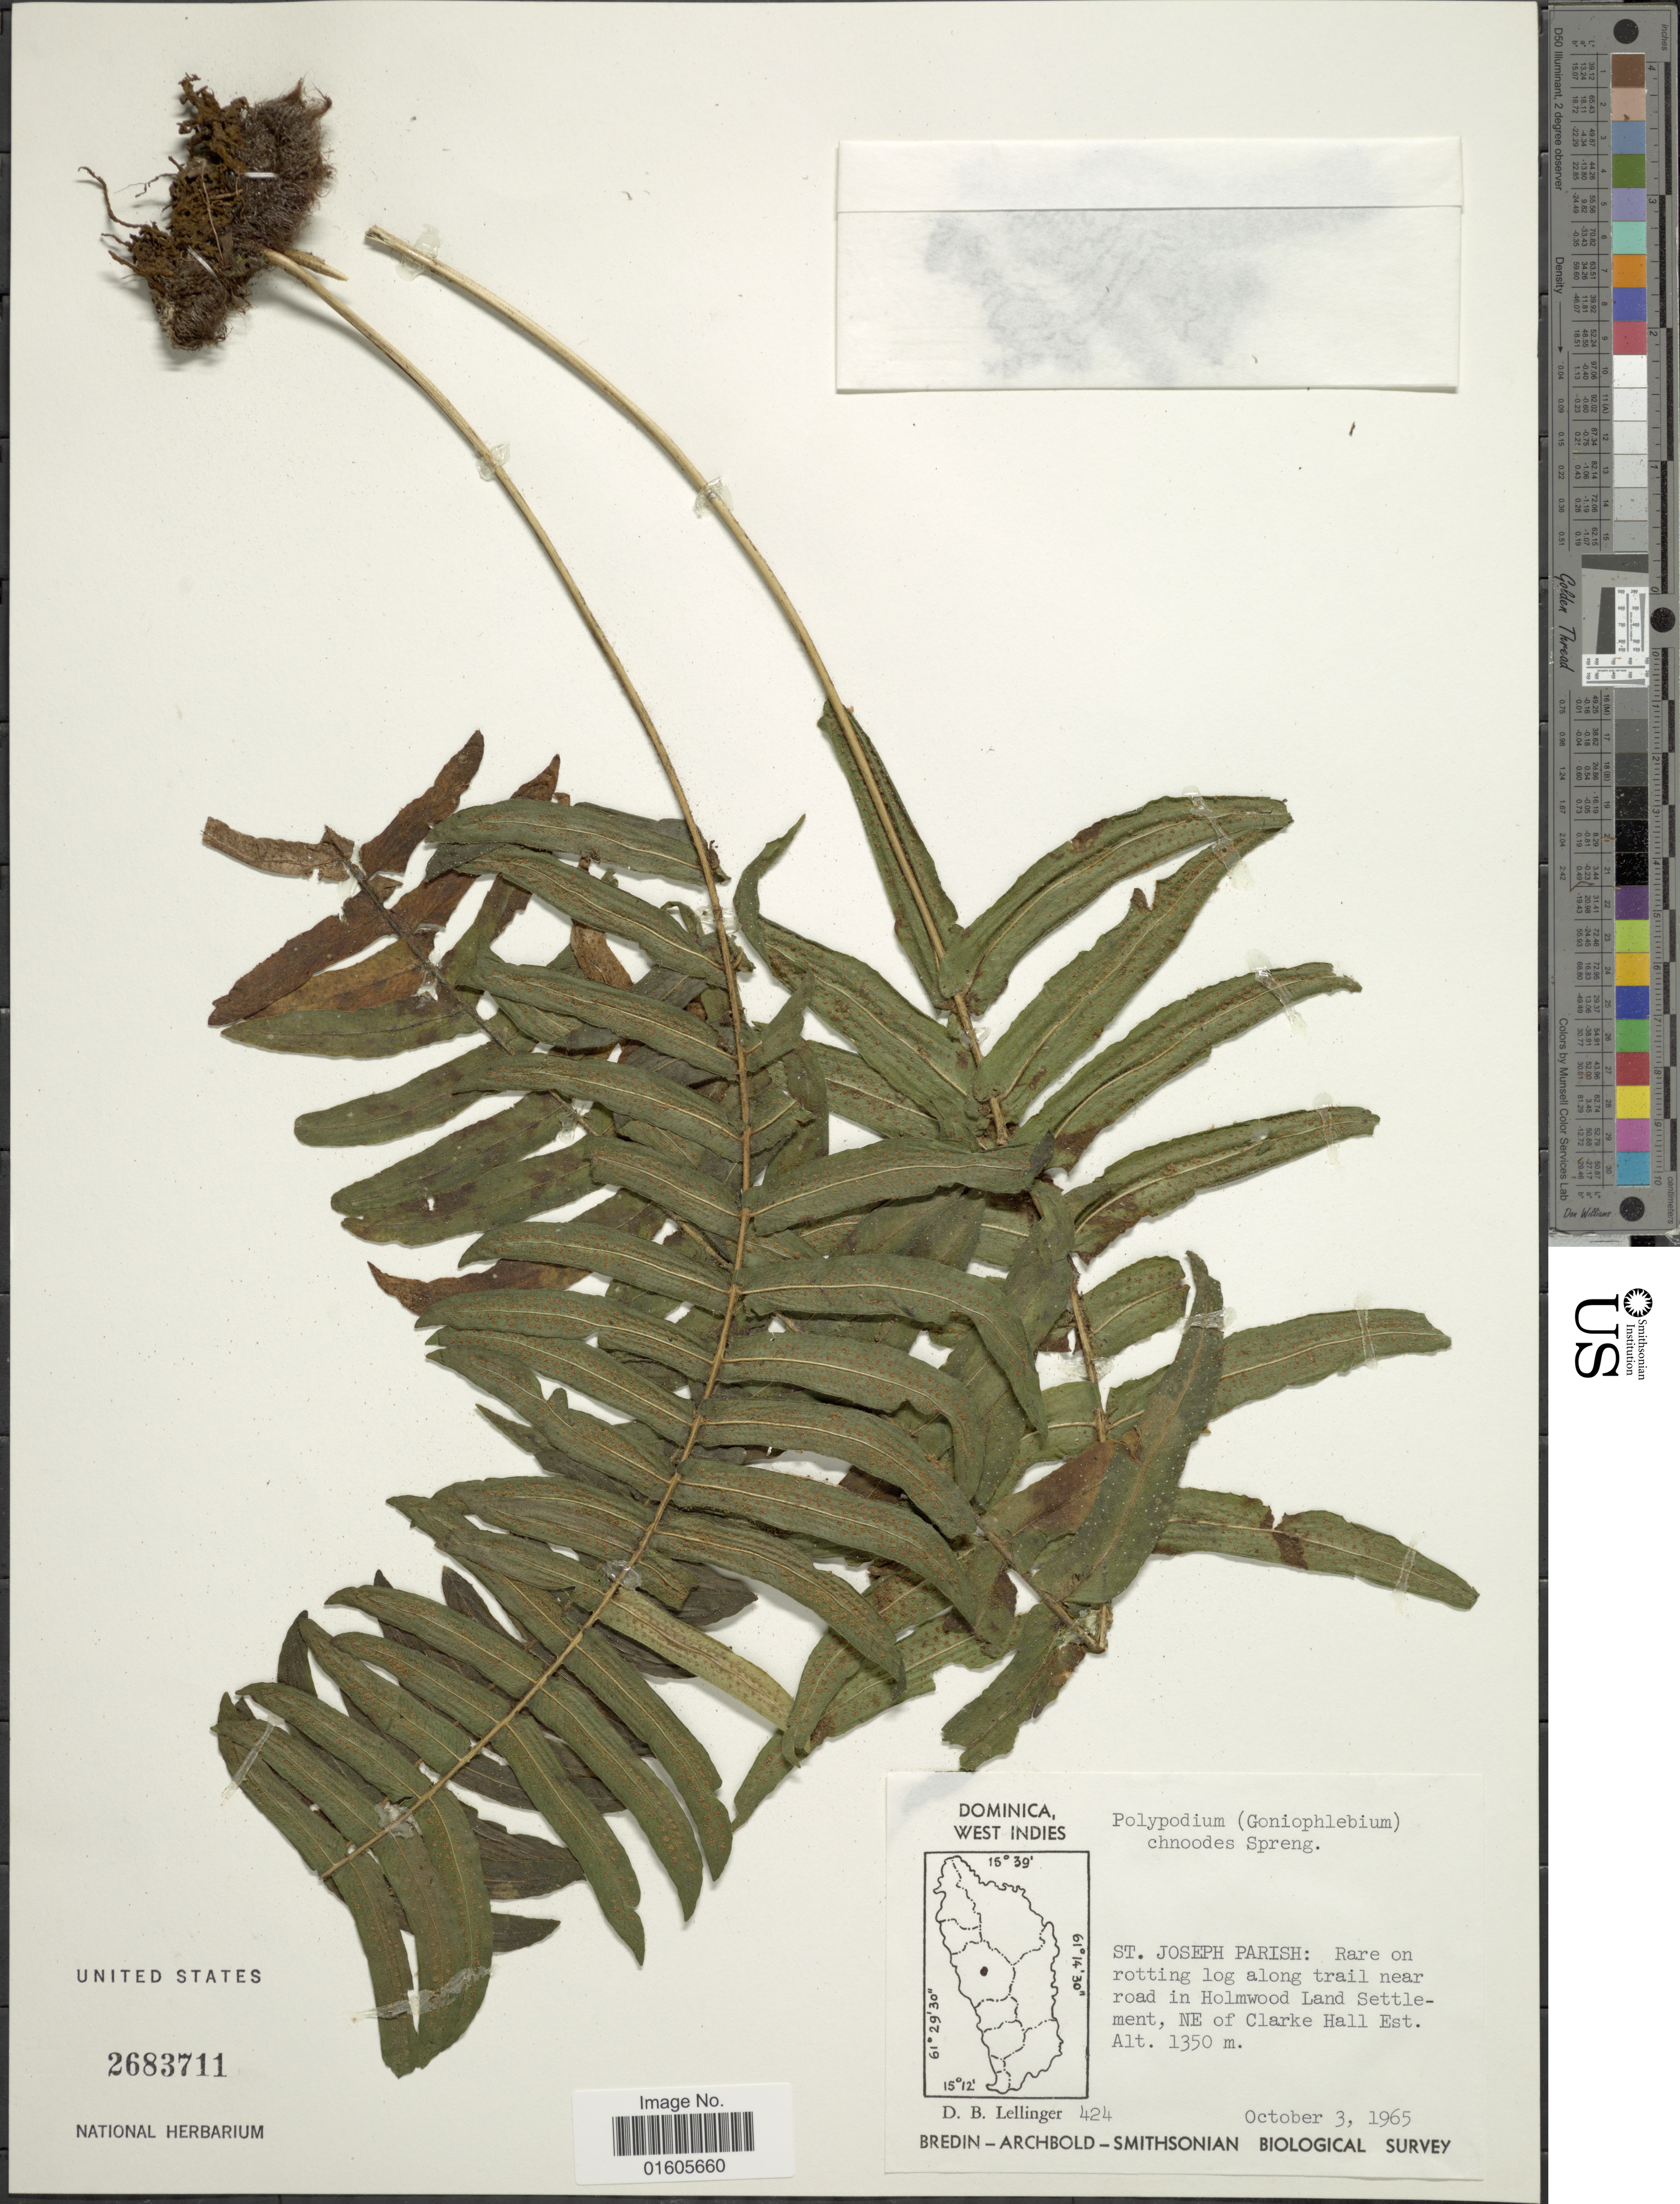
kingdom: Plantae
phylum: Tracheophyta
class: Polypodiopsida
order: Polypodiales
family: Polypodiaceae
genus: Serpocaulon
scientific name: Serpocaulon dissimile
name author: (L.) A.R. Sm.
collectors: D. B. Lellinger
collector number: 424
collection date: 1965-10-03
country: Dominica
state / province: St. Joseph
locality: St Joseph Parish: rare on rotting log along trail near road in Holmwood Land Settlement, NE of Clarke Hall Est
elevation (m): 1350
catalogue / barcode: US 2683711